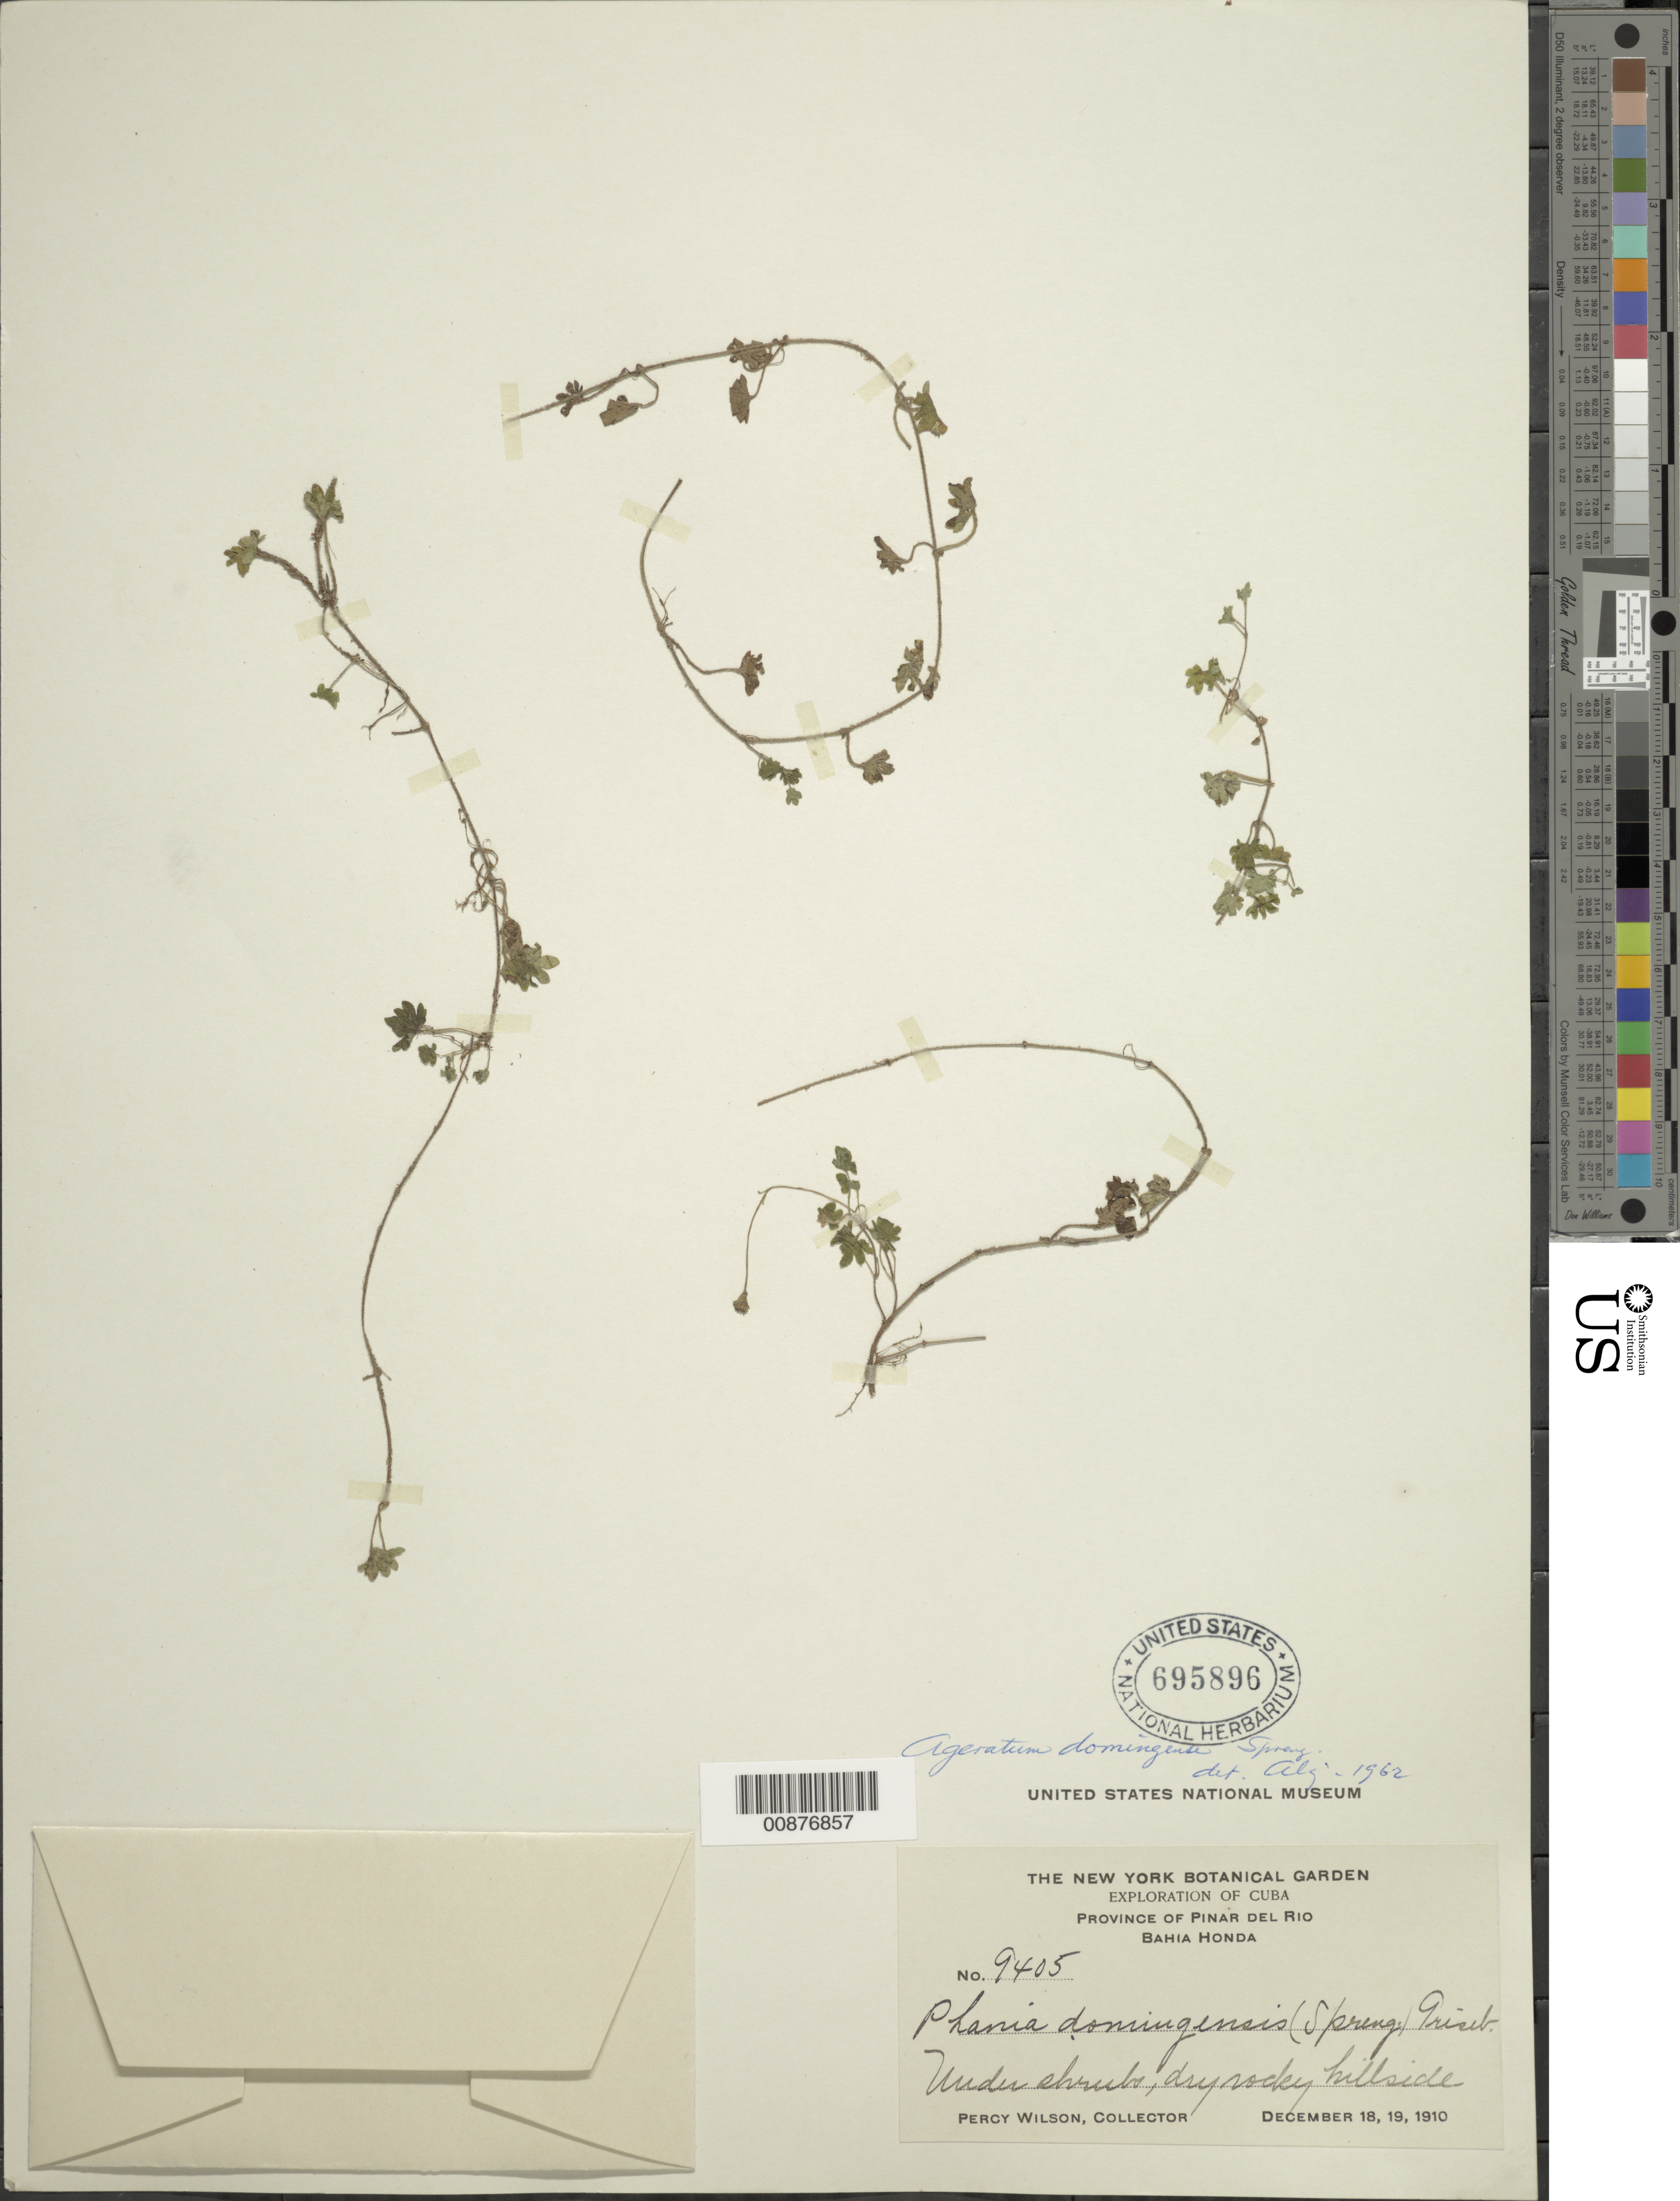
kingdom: Plantae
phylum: Tracheophyta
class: Magnoliopsida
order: Asterales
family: Asteraceae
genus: Phania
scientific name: Phania domingensis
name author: (Spreng.) Griseb.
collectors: P. Wilson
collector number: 9405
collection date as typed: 18 Dec 1910 to 19 Dec 1910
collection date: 1910-12-18/1910-12-19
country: Cuba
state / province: Pinar del Río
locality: Bahia Honda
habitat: Under shrubs, dry rocky hillside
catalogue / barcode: US 695896